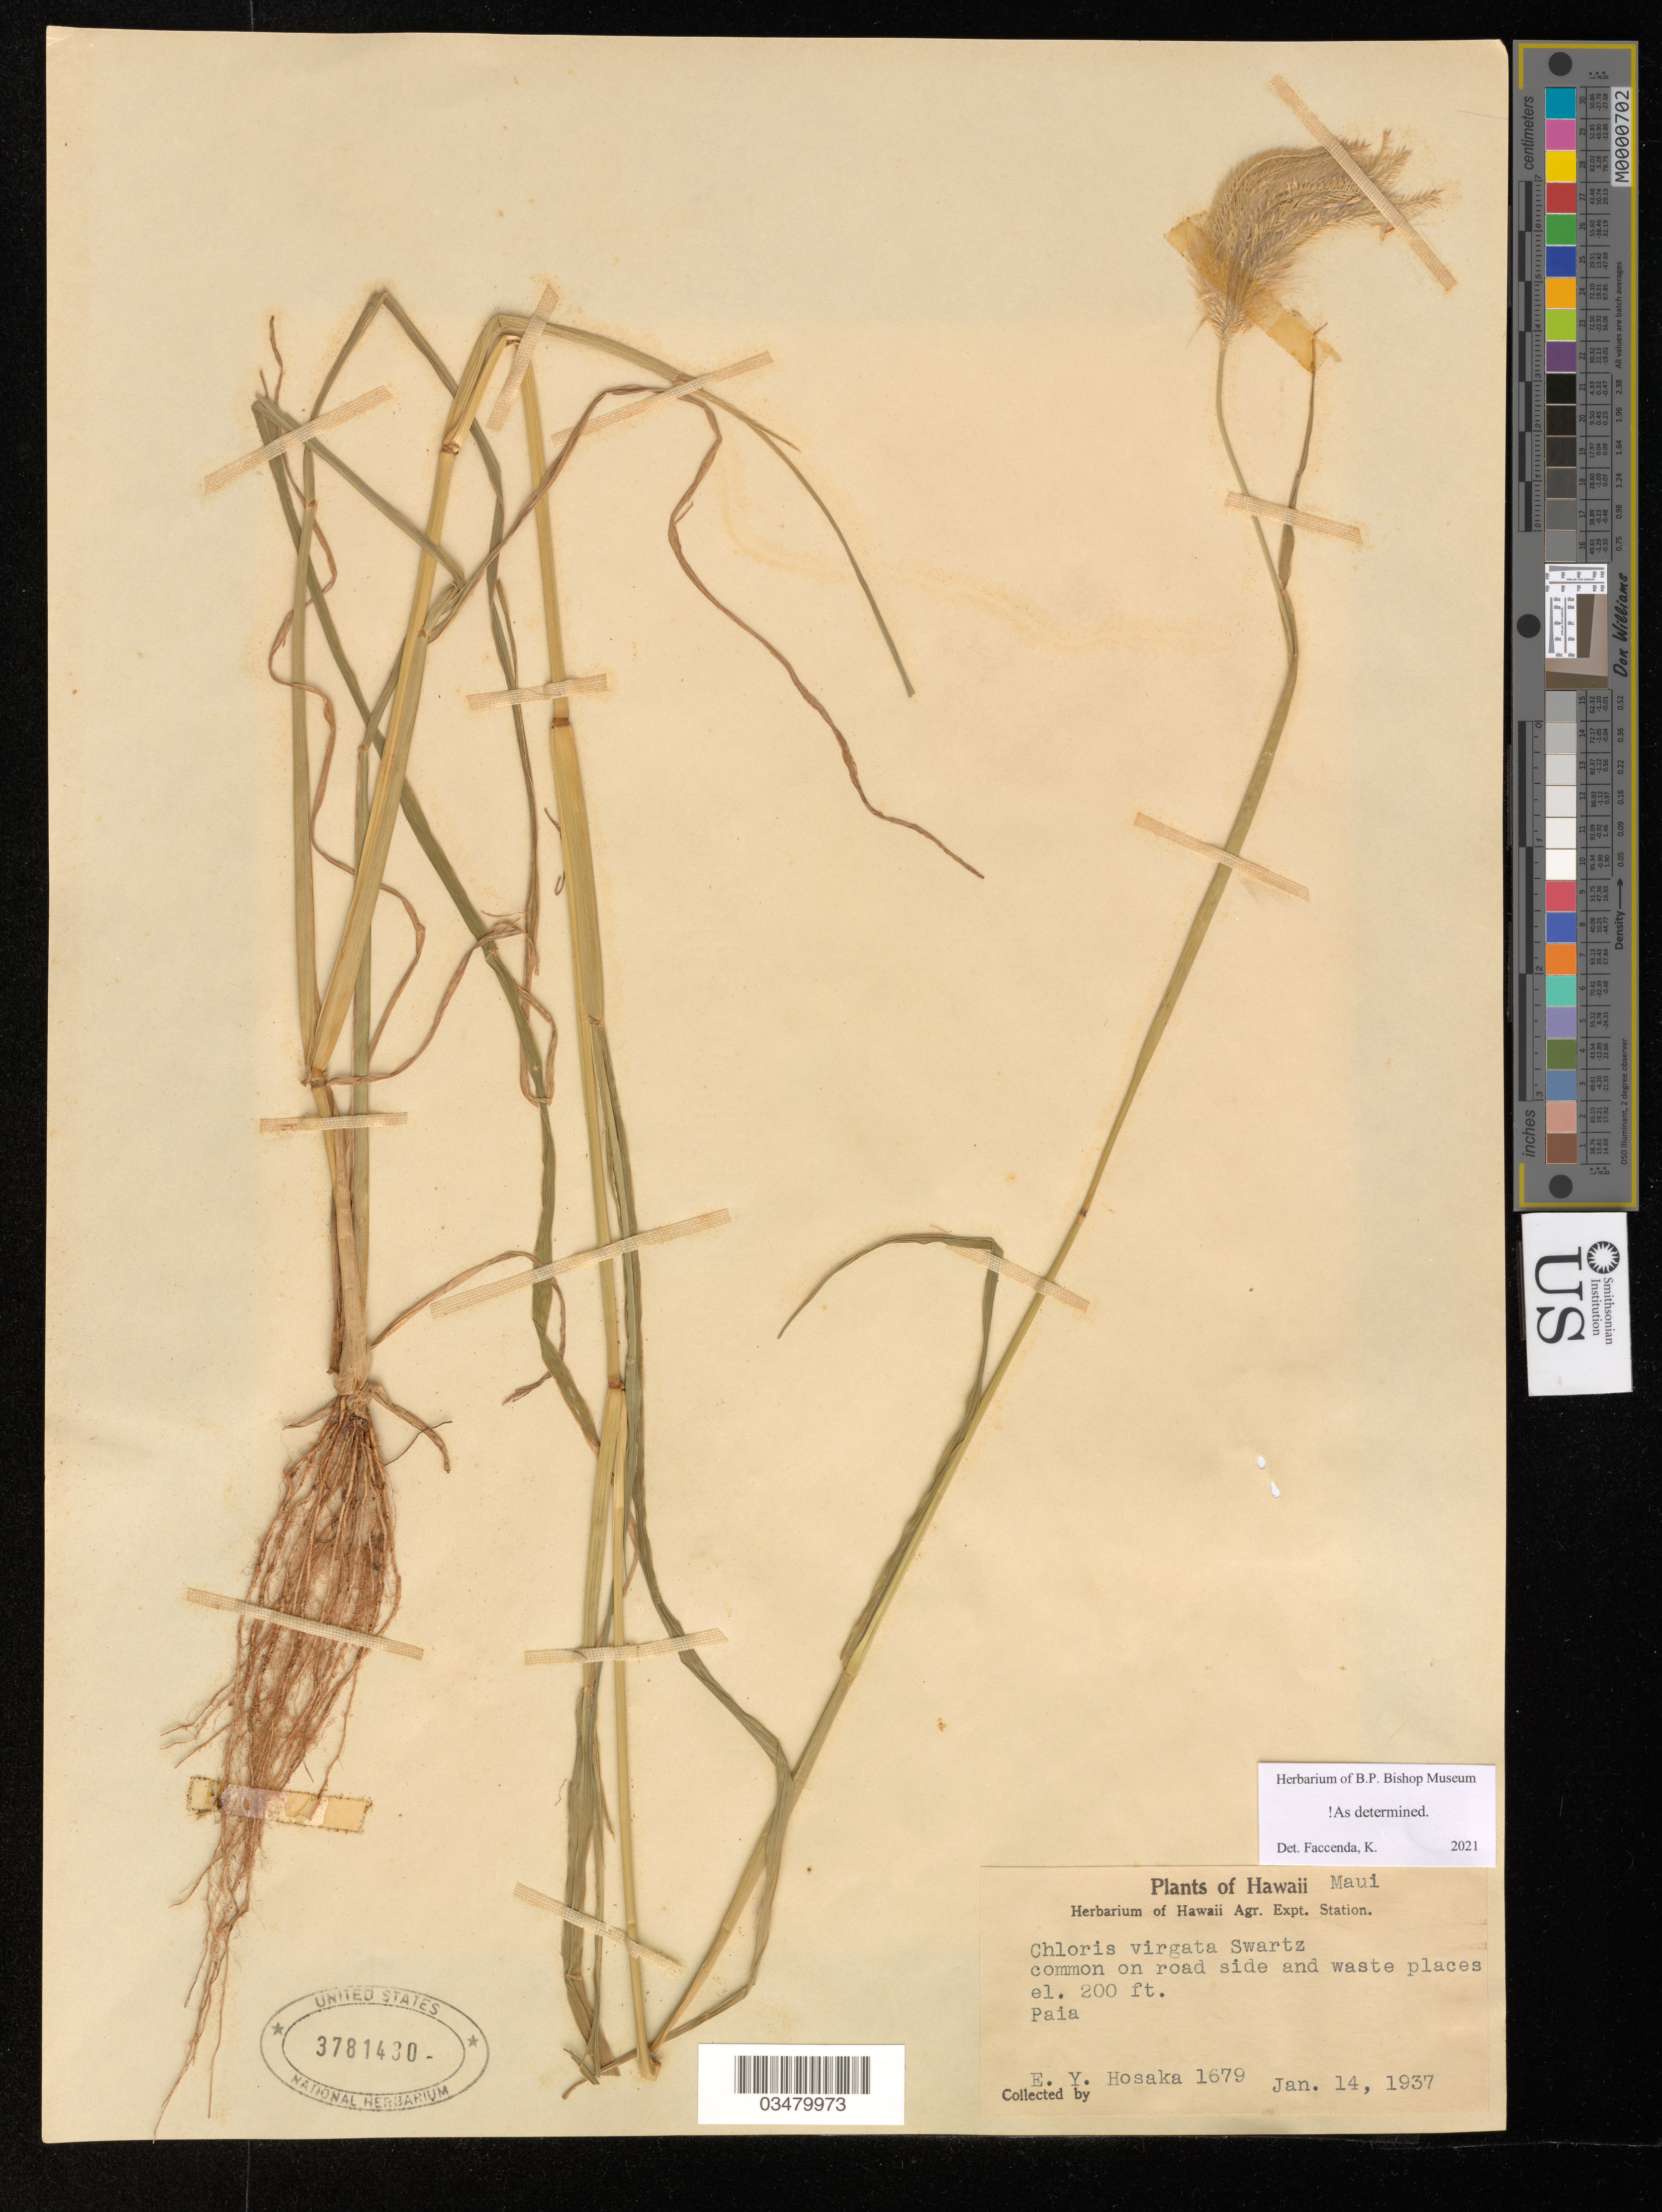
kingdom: Plantae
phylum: Tracheophyta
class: Liliopsida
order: Poales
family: Poaceae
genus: Chloris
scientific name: Chloris virgata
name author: Sw.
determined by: Faccenda, K.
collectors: E. Y. Hosaka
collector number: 1679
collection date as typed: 14 Jan 1937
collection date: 1937-01-14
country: United States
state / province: Hawaii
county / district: Maui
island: Maui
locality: Paia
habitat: Road side and waste places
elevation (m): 61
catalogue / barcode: US 3781430